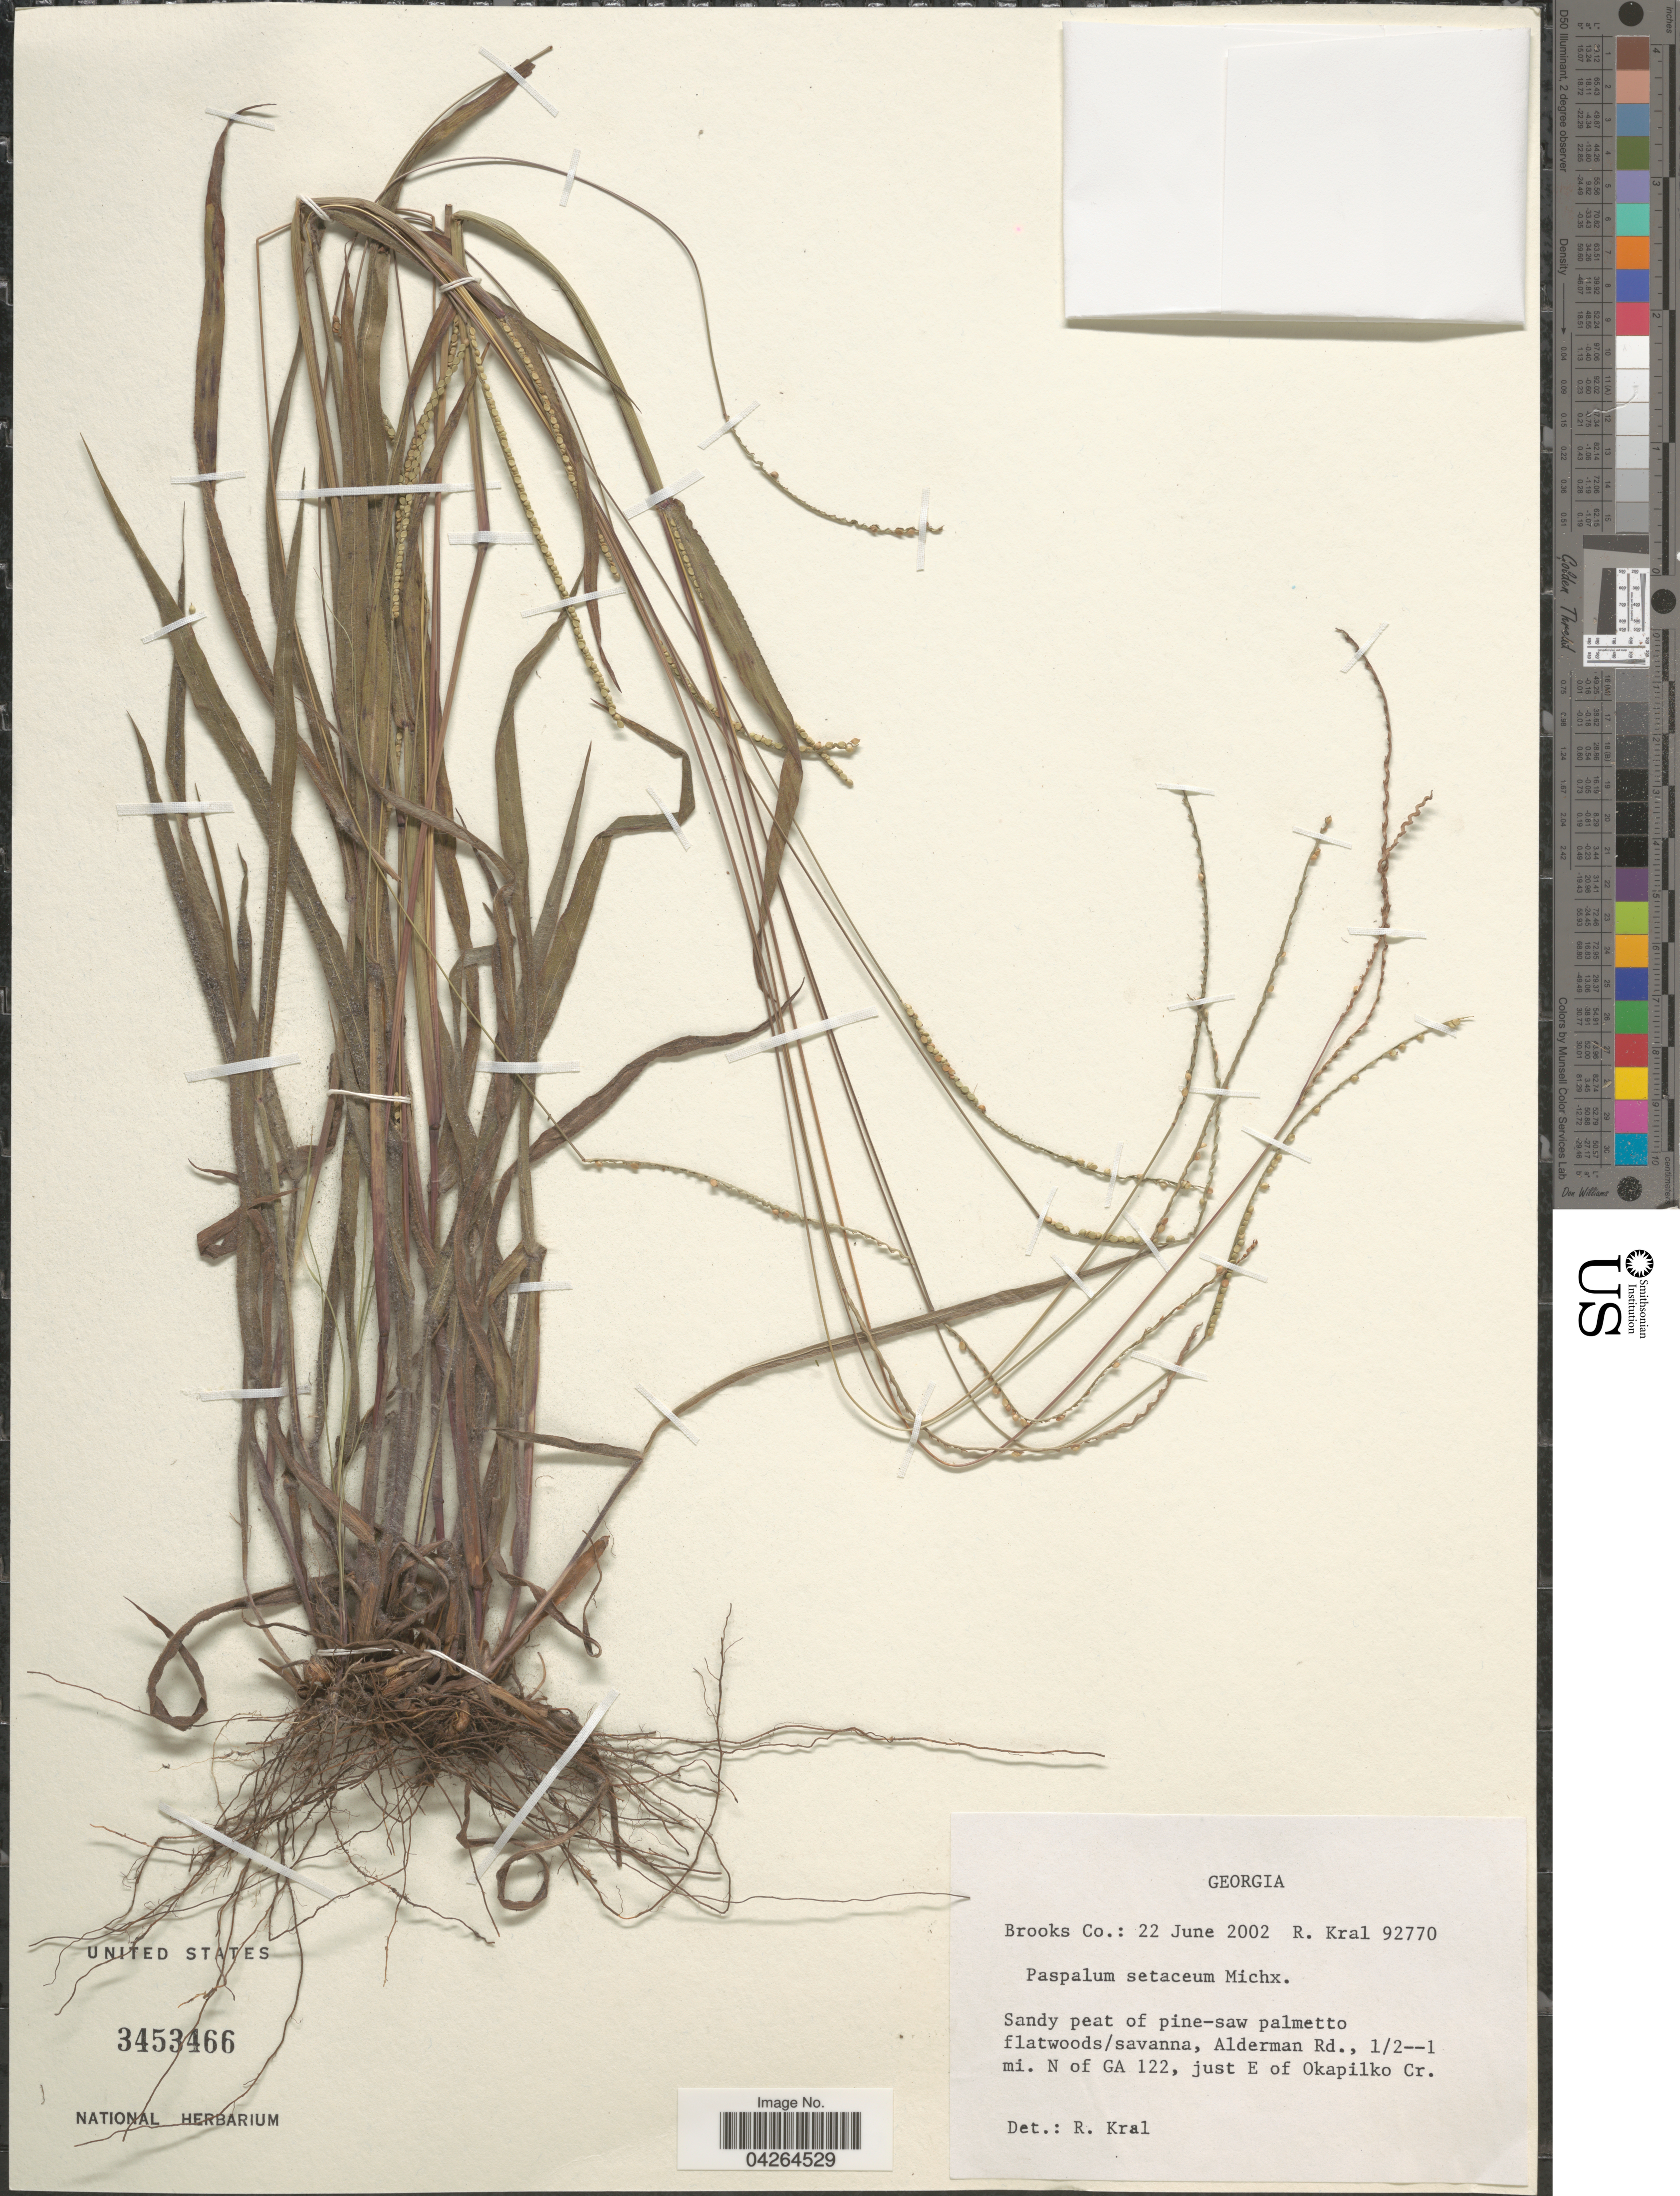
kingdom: Plantae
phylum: Tracheophyta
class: Liliopsida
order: Poales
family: Poaceae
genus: Paspalum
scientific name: Paspalum setaceum var. setaceum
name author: Michx.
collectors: R. Kral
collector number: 92770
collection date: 2002-06-22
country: United States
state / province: Georgia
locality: Brooks Co.: Sandy peat of pine-saw palmetto flatwoods/savanna, Alderman Rd., 1/2--1 mi. N of GA 122, just E of Okapilko Cr.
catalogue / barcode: US 3453466